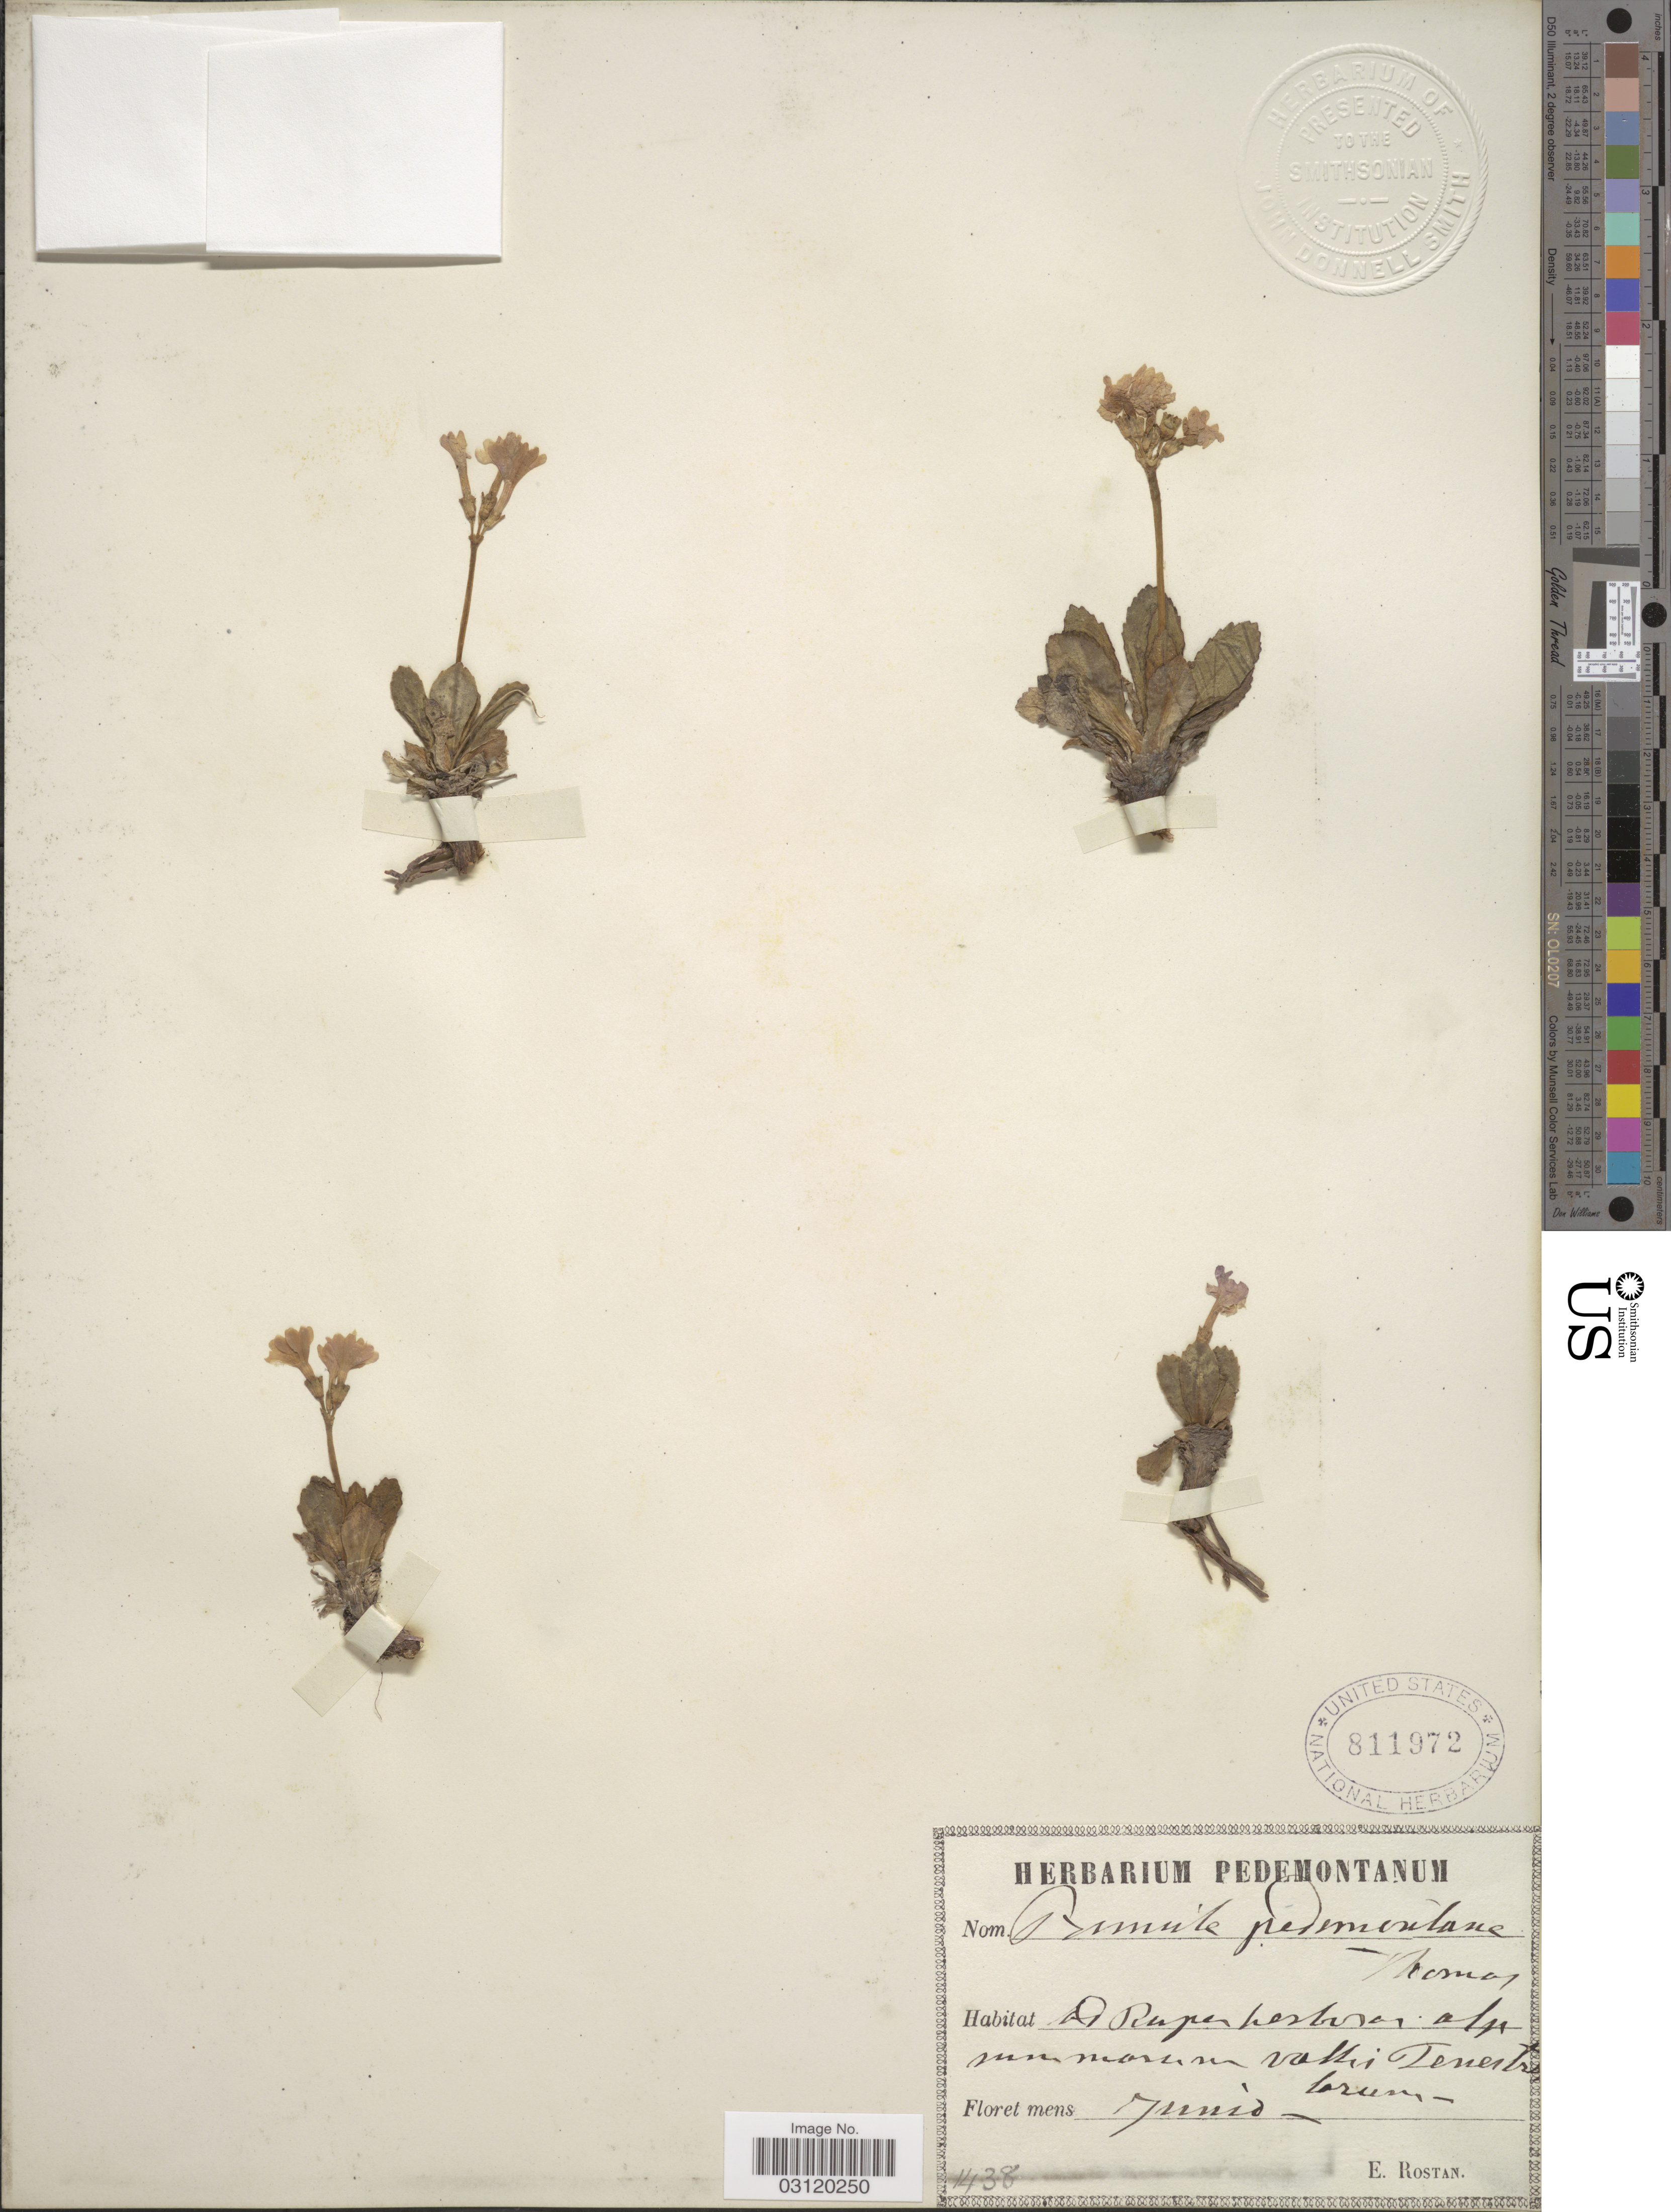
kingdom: Plantae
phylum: Tracheophyta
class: Magnoliopsida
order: Ericales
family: Primulaceae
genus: Primula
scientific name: Primula pedemontana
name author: Gaudin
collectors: E. Rostan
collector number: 1438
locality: Ad rupestribus [interpreted] alpe summarum [interpreted] vallis Tenestre [interpreted].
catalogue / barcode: US 811972